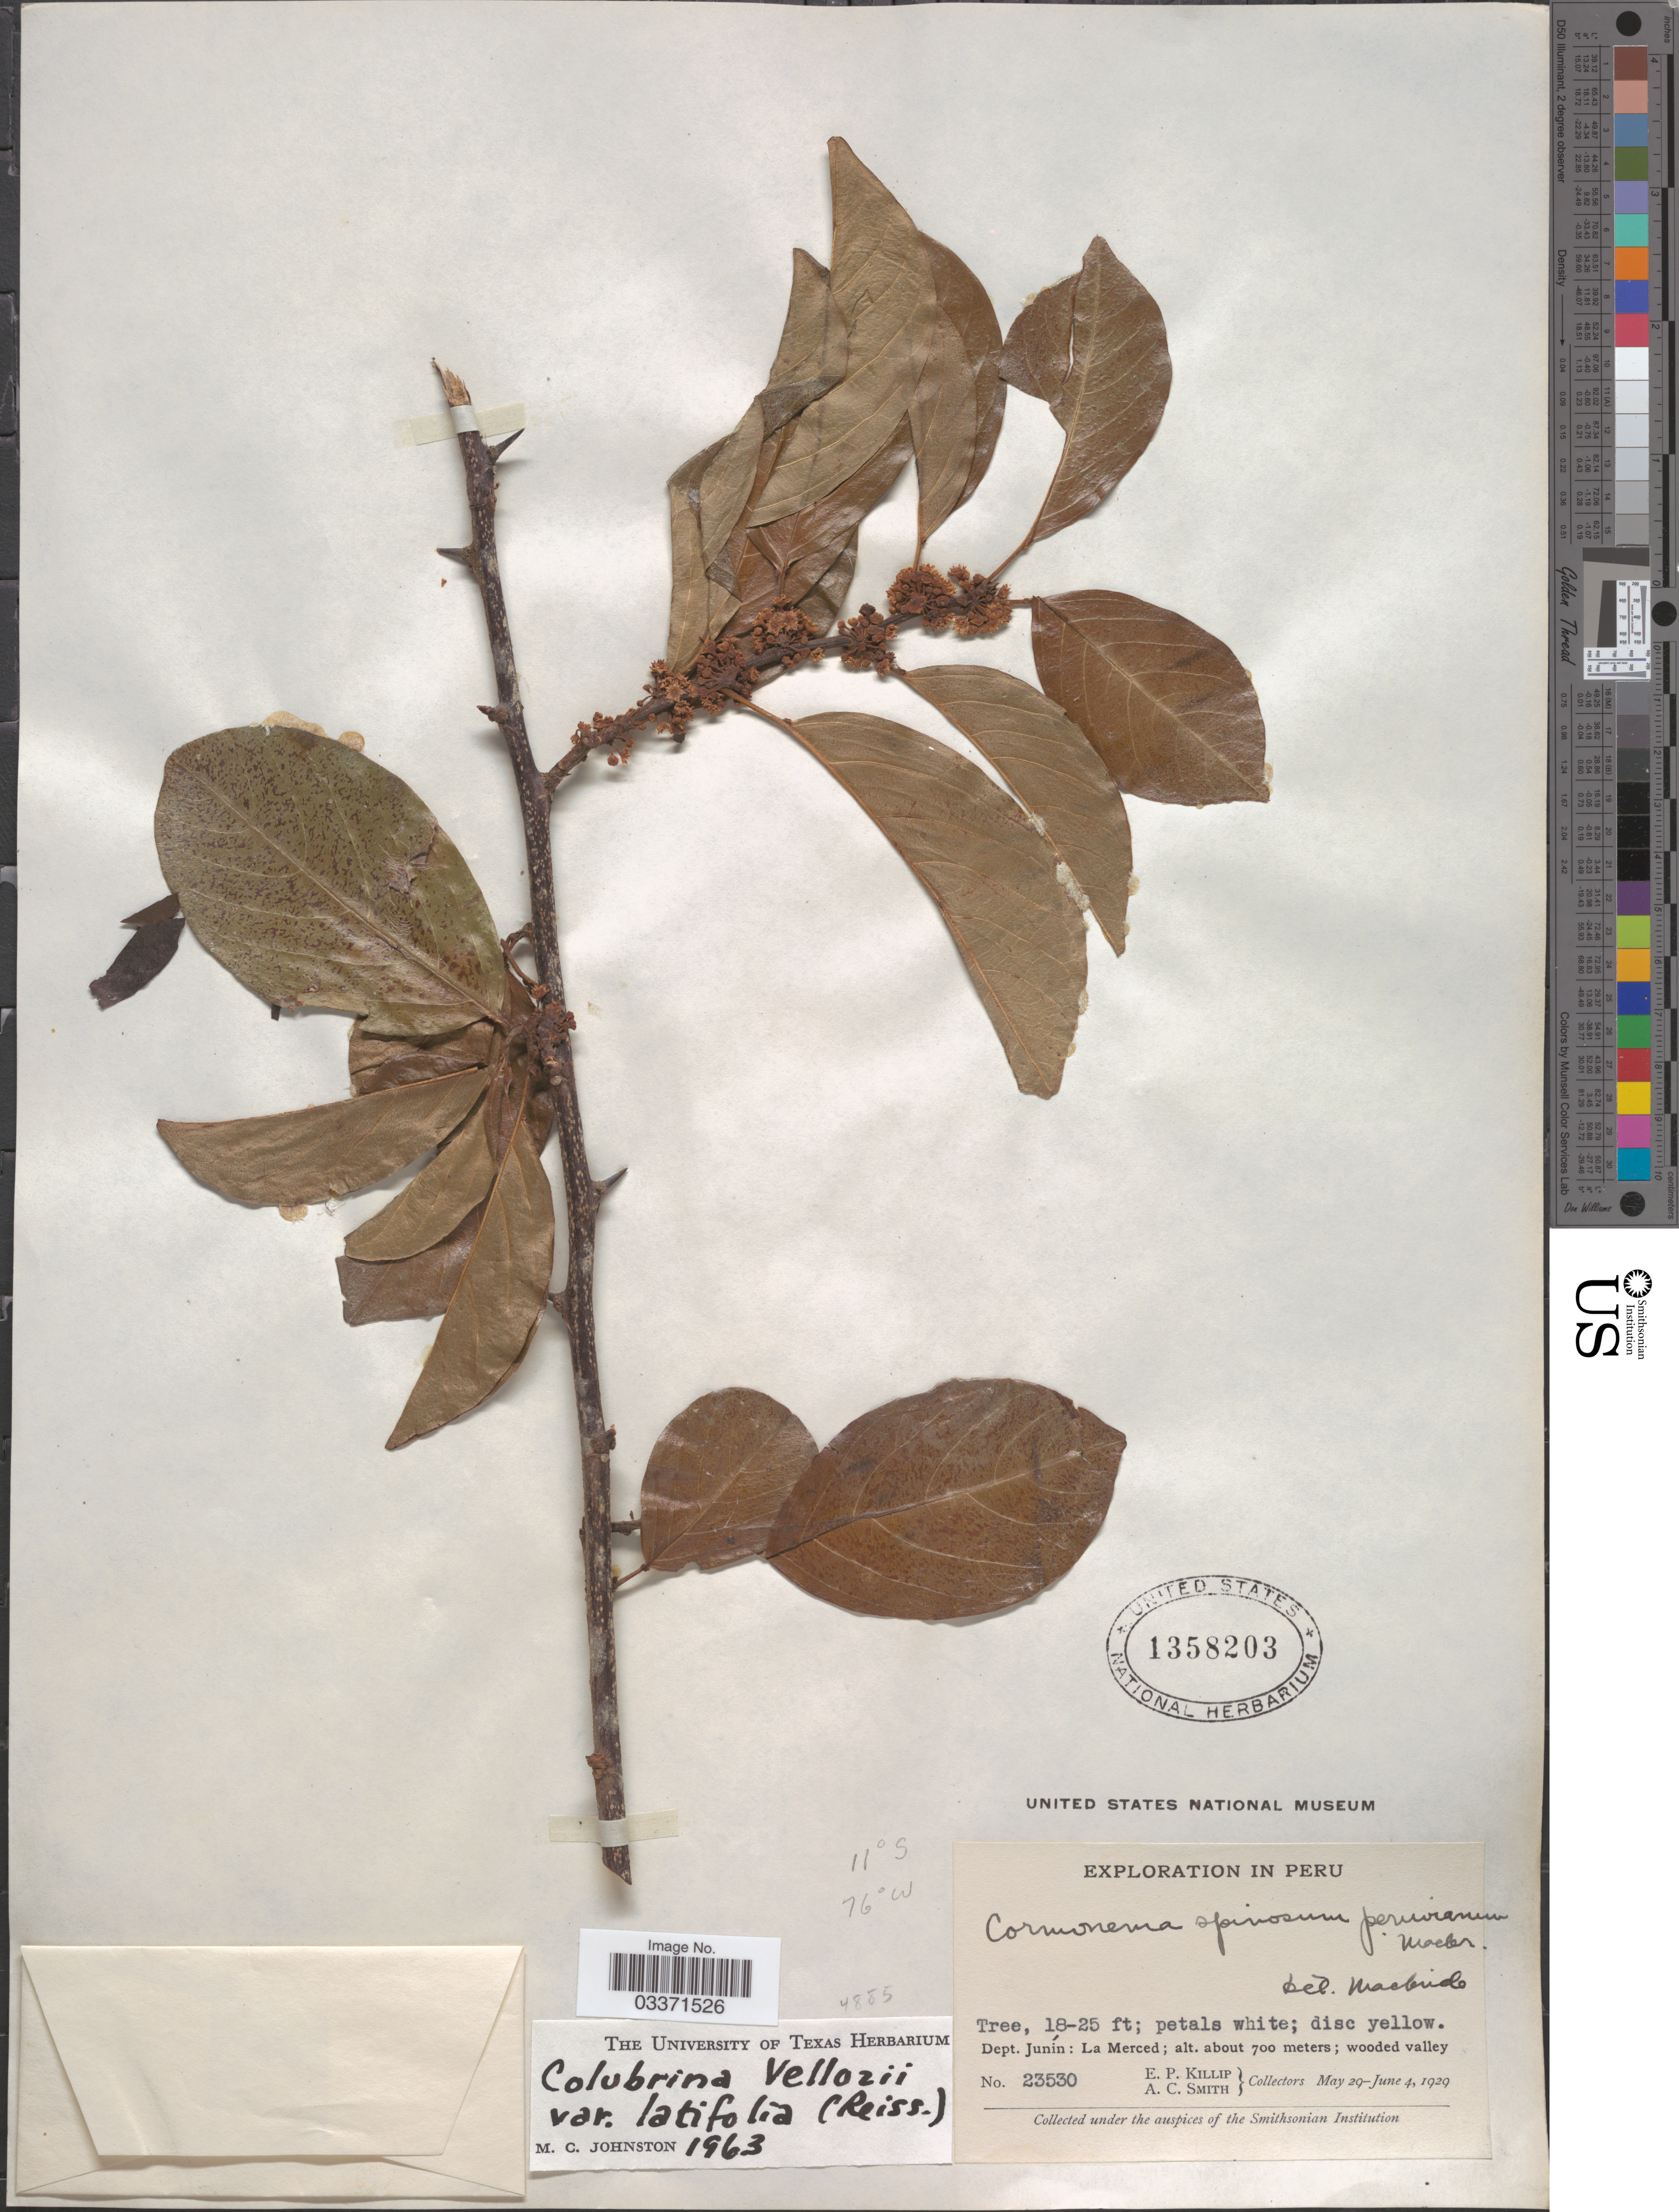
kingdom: Plantae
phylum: Tracheophyta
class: Magnoliopsida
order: Rosales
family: Rhamnaceae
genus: Colubrina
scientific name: Colubrina retusa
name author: (Pittier) R.S. Cowan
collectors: E. P. Killip & A. C. Smith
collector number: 23530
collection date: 1929-05-29/1929-06-04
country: Peru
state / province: Junín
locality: Dept. Junín: La Merced.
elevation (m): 700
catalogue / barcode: US 1358203